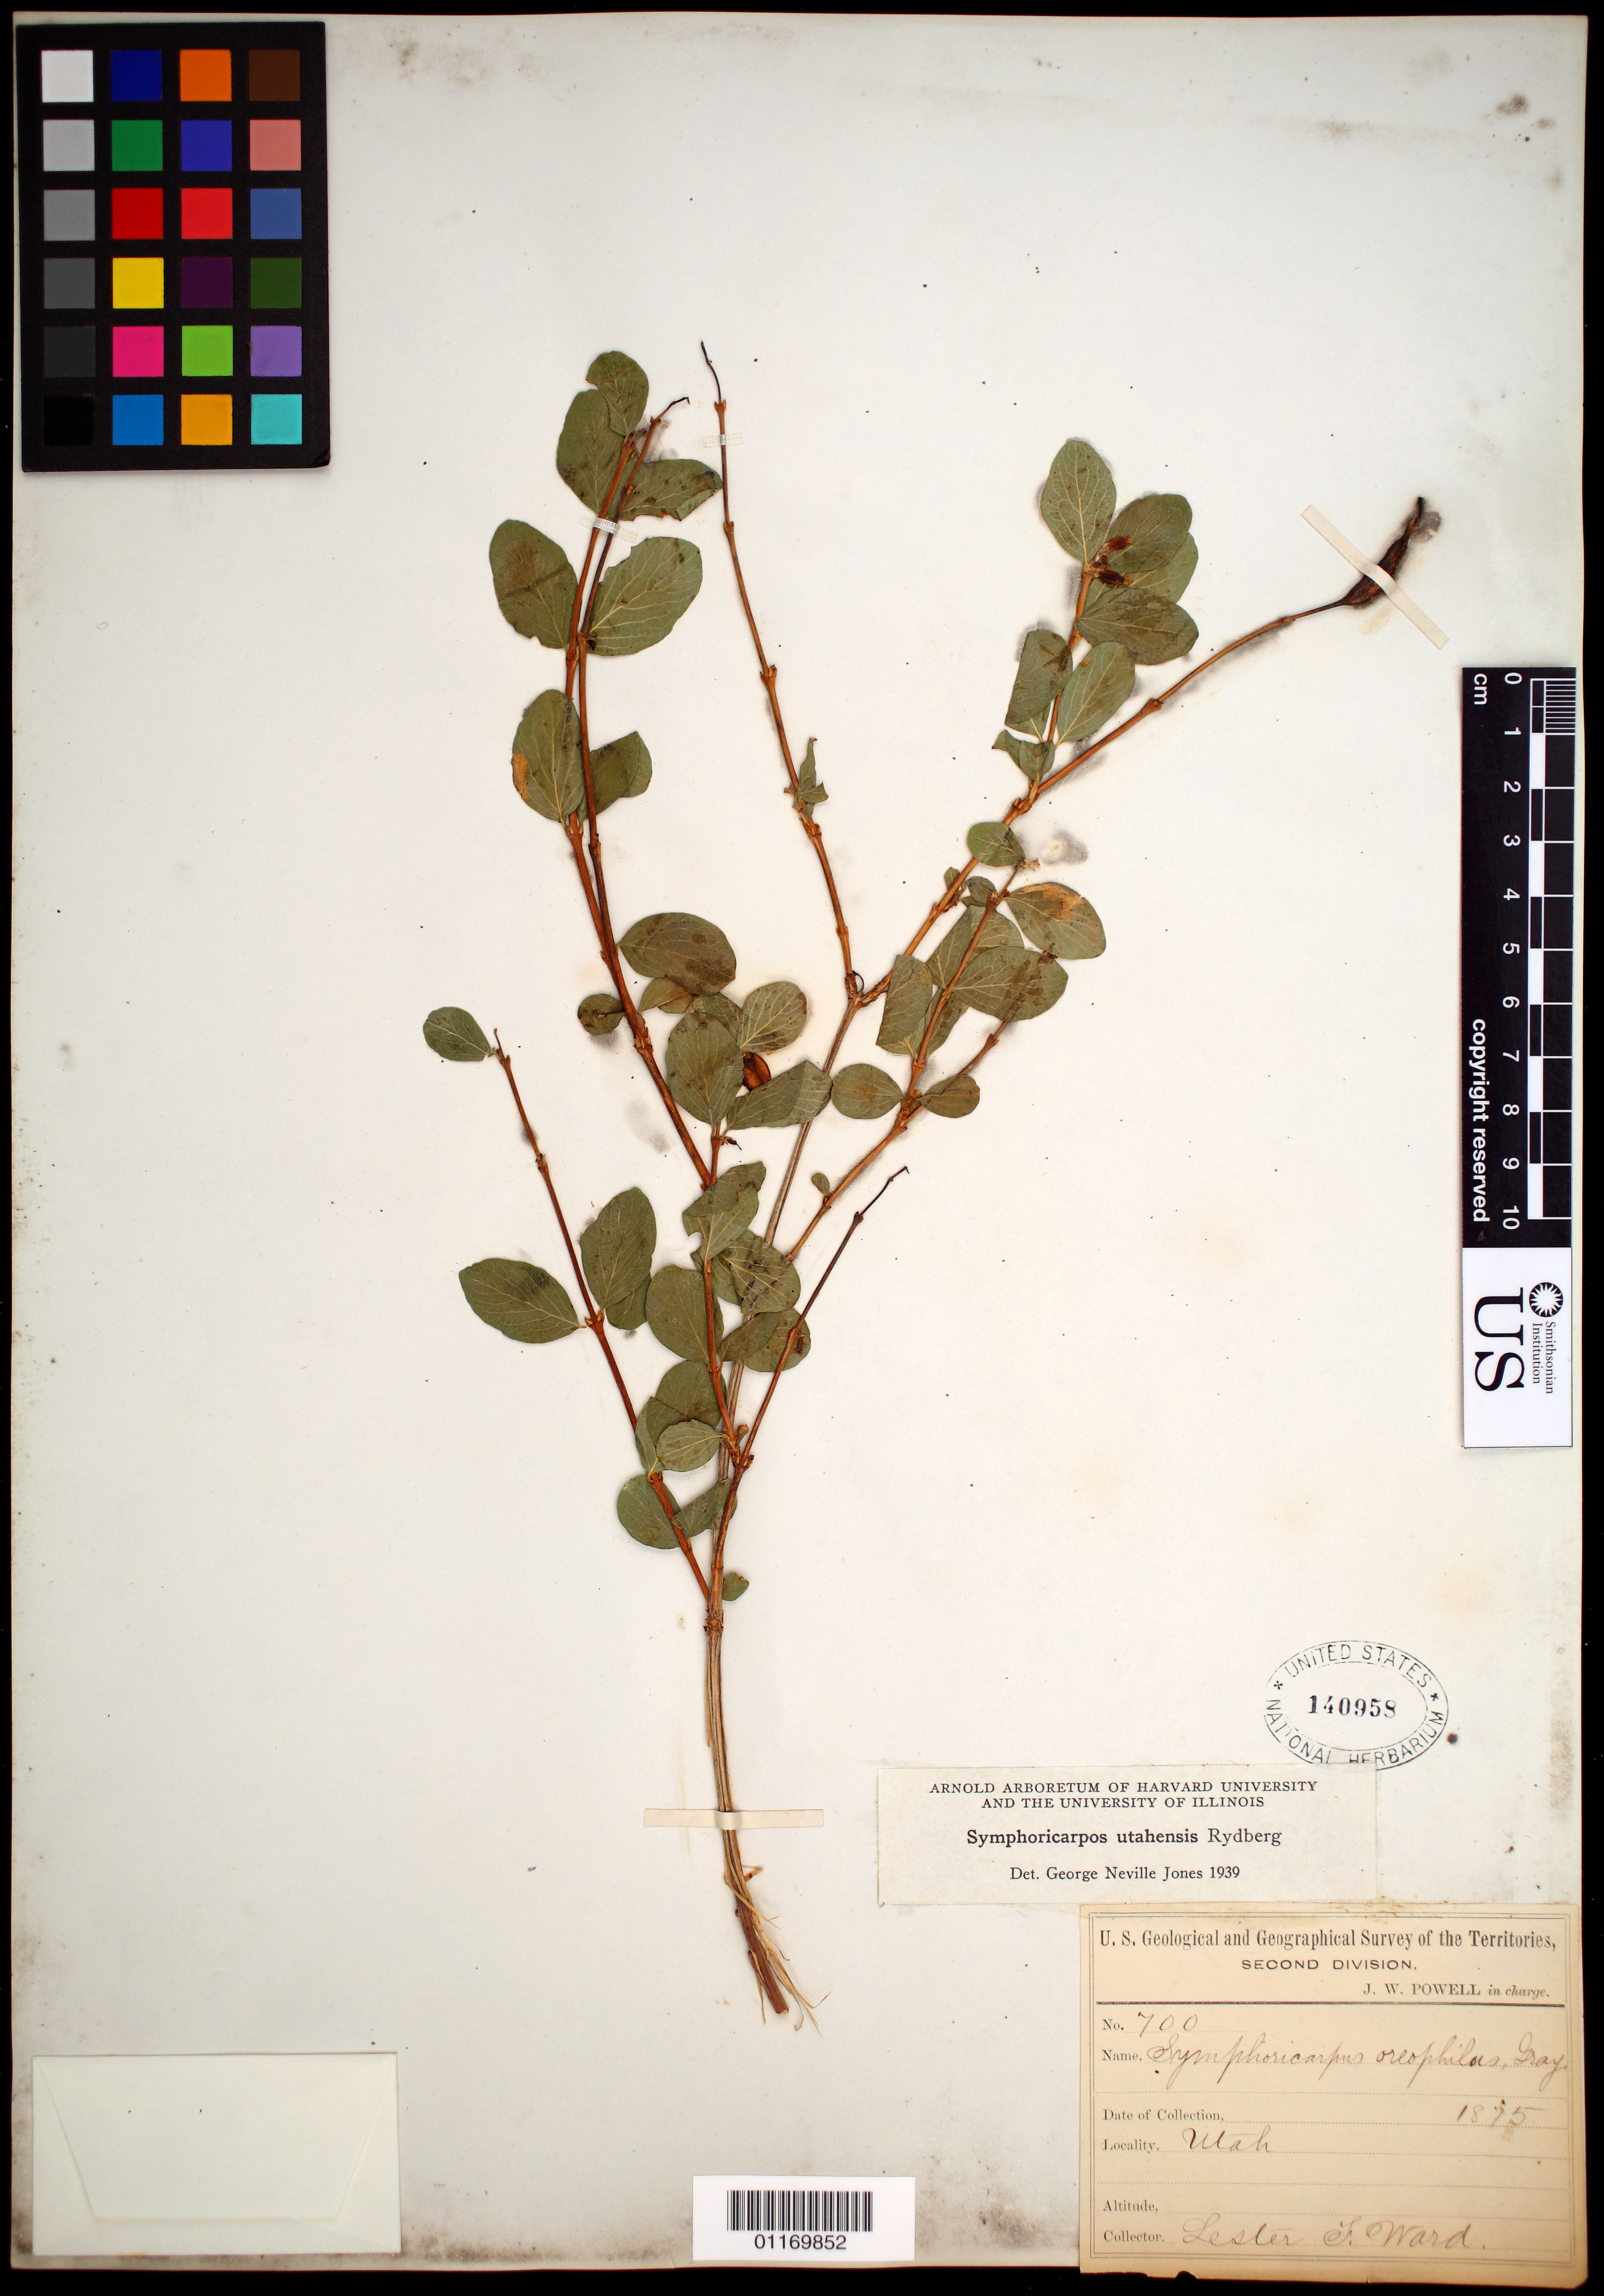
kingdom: Plantae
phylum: Tracheophyta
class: Magnoliopsida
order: Dipsacales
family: Caprifoliaceae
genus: Symphoricarpos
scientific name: Symphoricarpos utahensis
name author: Rydb.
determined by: Jones, G. N.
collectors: L. F. Ward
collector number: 700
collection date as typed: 1875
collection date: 1875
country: United States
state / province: Utah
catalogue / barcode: US 140958